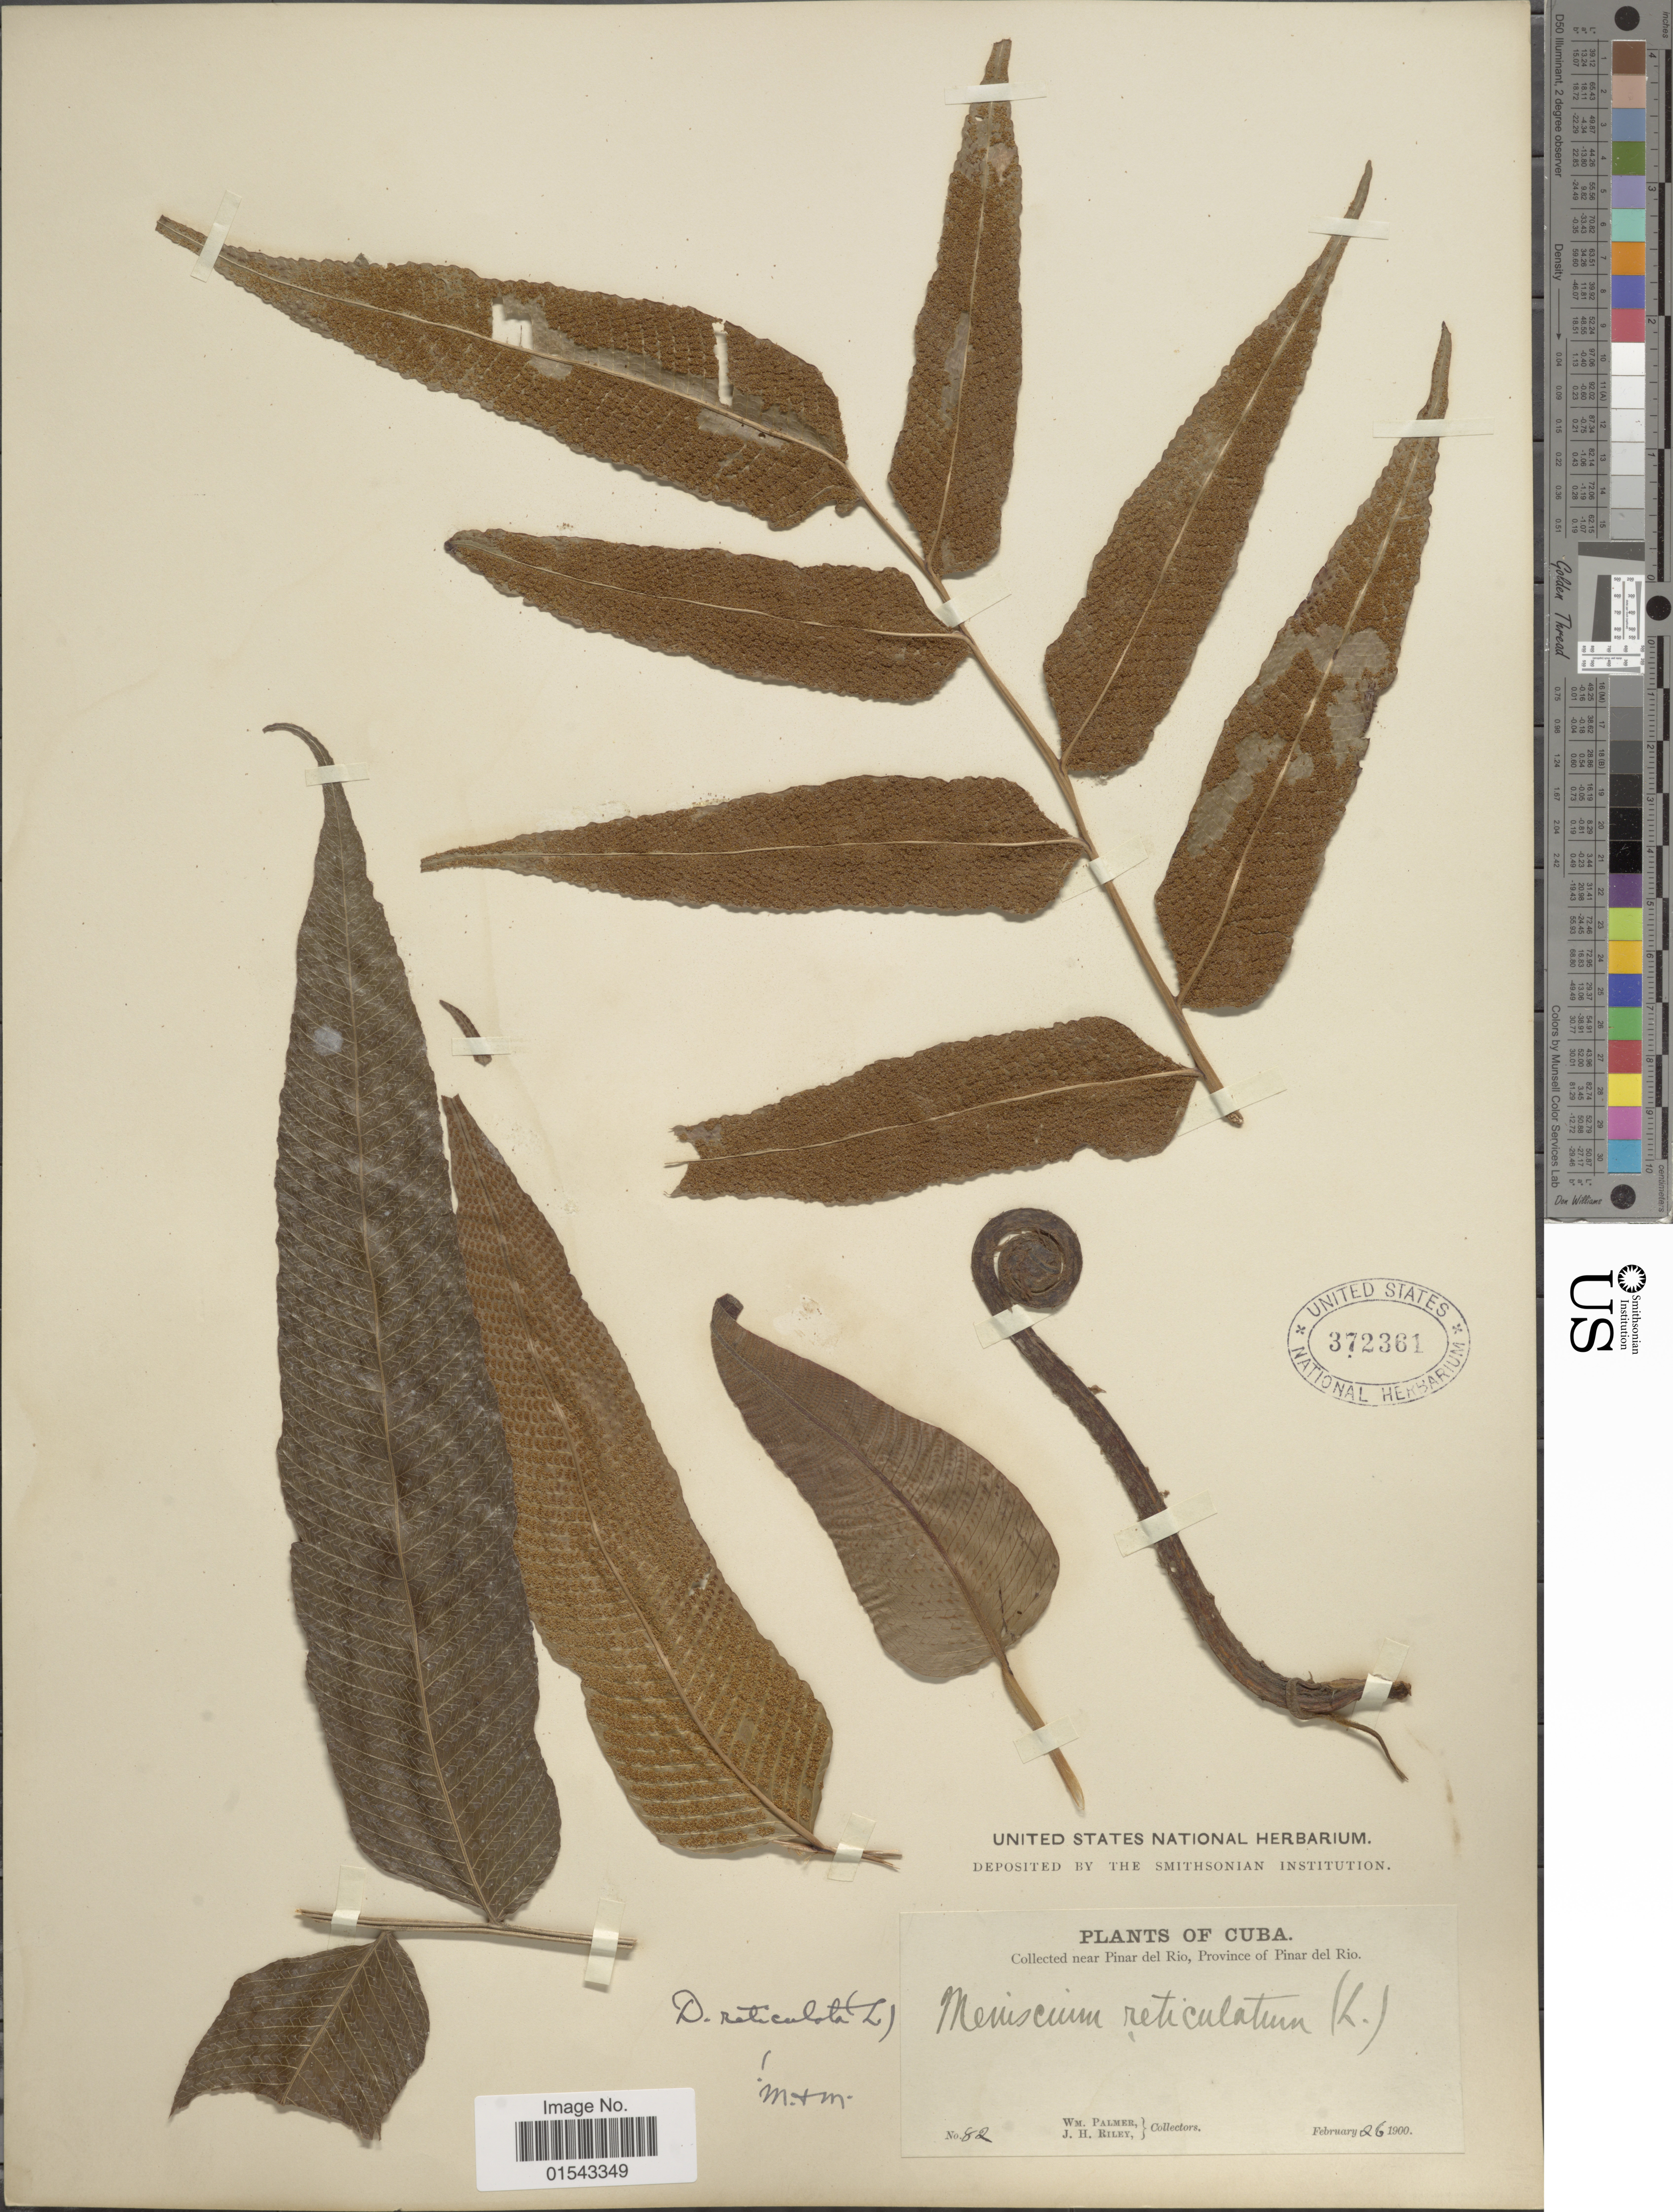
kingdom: Plantae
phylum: Tracheophyta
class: Polypodiopsida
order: Polypodiales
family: Thelypteridaceae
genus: Meniscium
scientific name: Meniscium reticulatum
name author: (L.) Sw.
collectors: W. Palmer & J. H. Riley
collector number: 82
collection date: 1900-02-26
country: Cuba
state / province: Pinar del Río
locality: Near Pinar del Rio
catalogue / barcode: US 372361